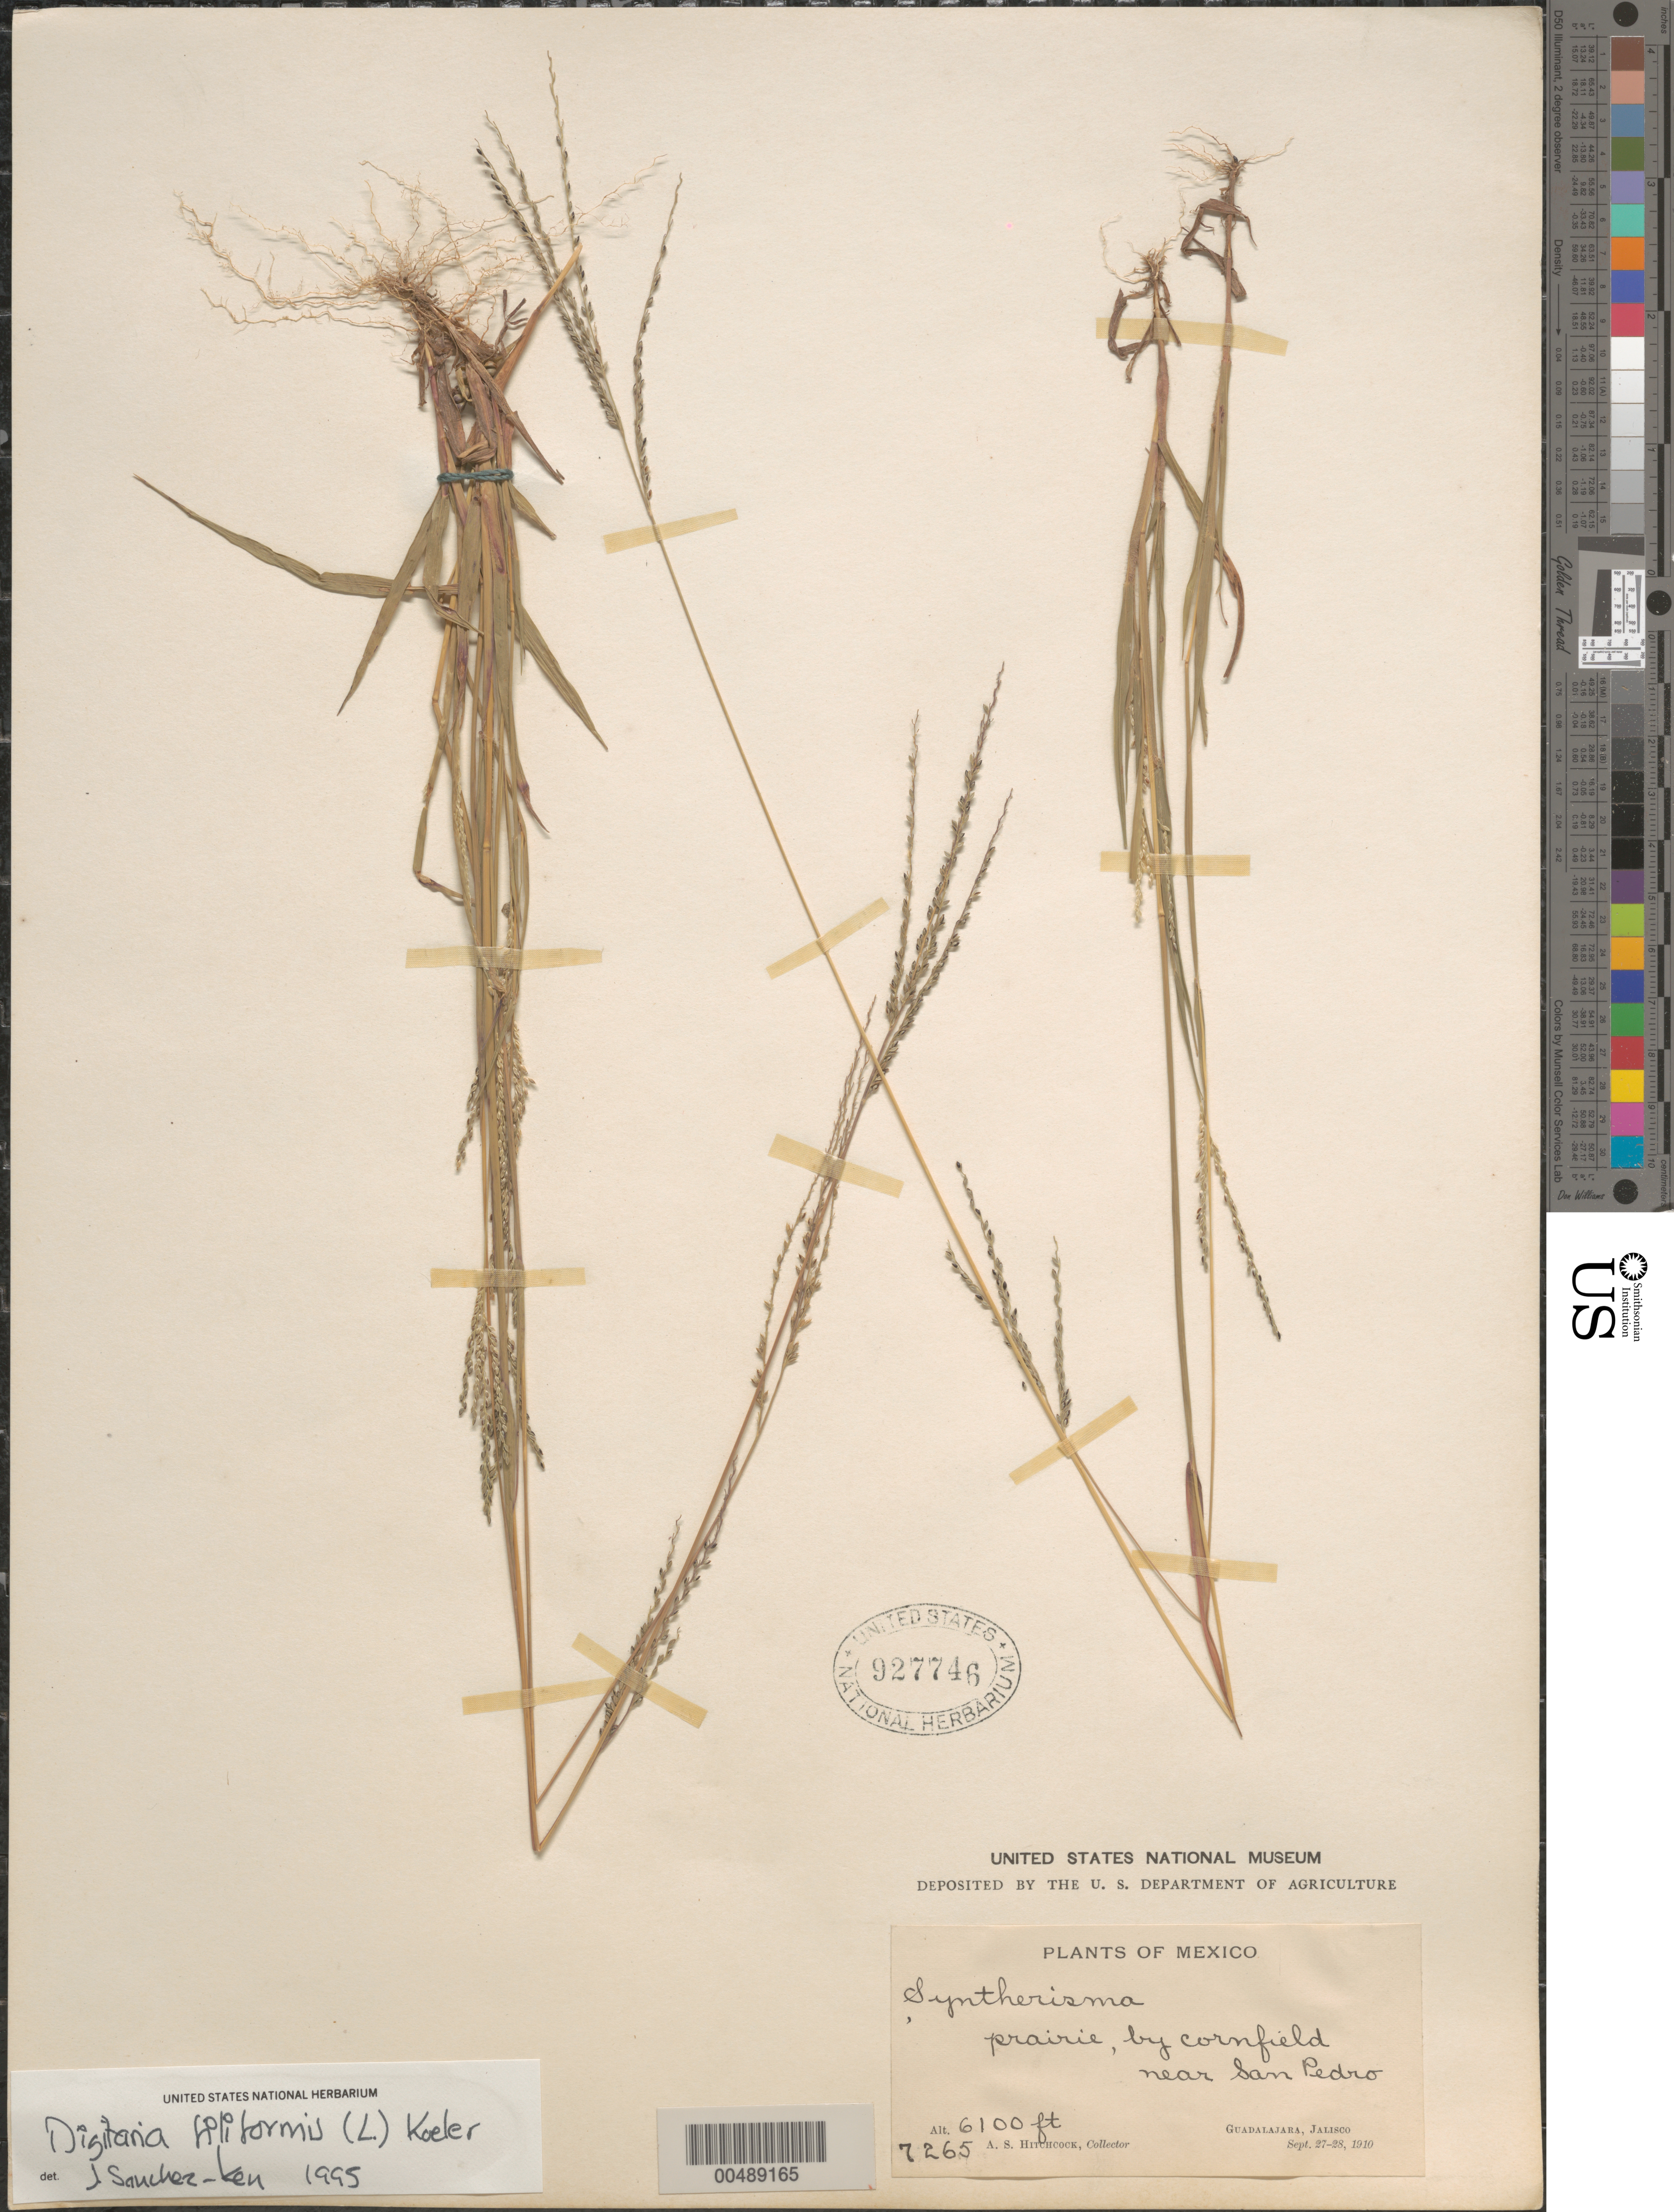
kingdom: Plantae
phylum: Tracheophyta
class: Liliopsida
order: Poales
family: Poaceae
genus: Digitaria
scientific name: Digitaria filiformis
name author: (L.) Koeler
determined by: Sánchez-Ken, J. G.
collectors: A. S. Hitchcock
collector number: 7265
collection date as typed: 27 Sep 1910 to 28 Sep 1910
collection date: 1910-09-27/1910-09-28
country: Mexico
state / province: Jalisco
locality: Guadalajara, near San Pedro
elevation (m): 1859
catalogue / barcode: US 927746